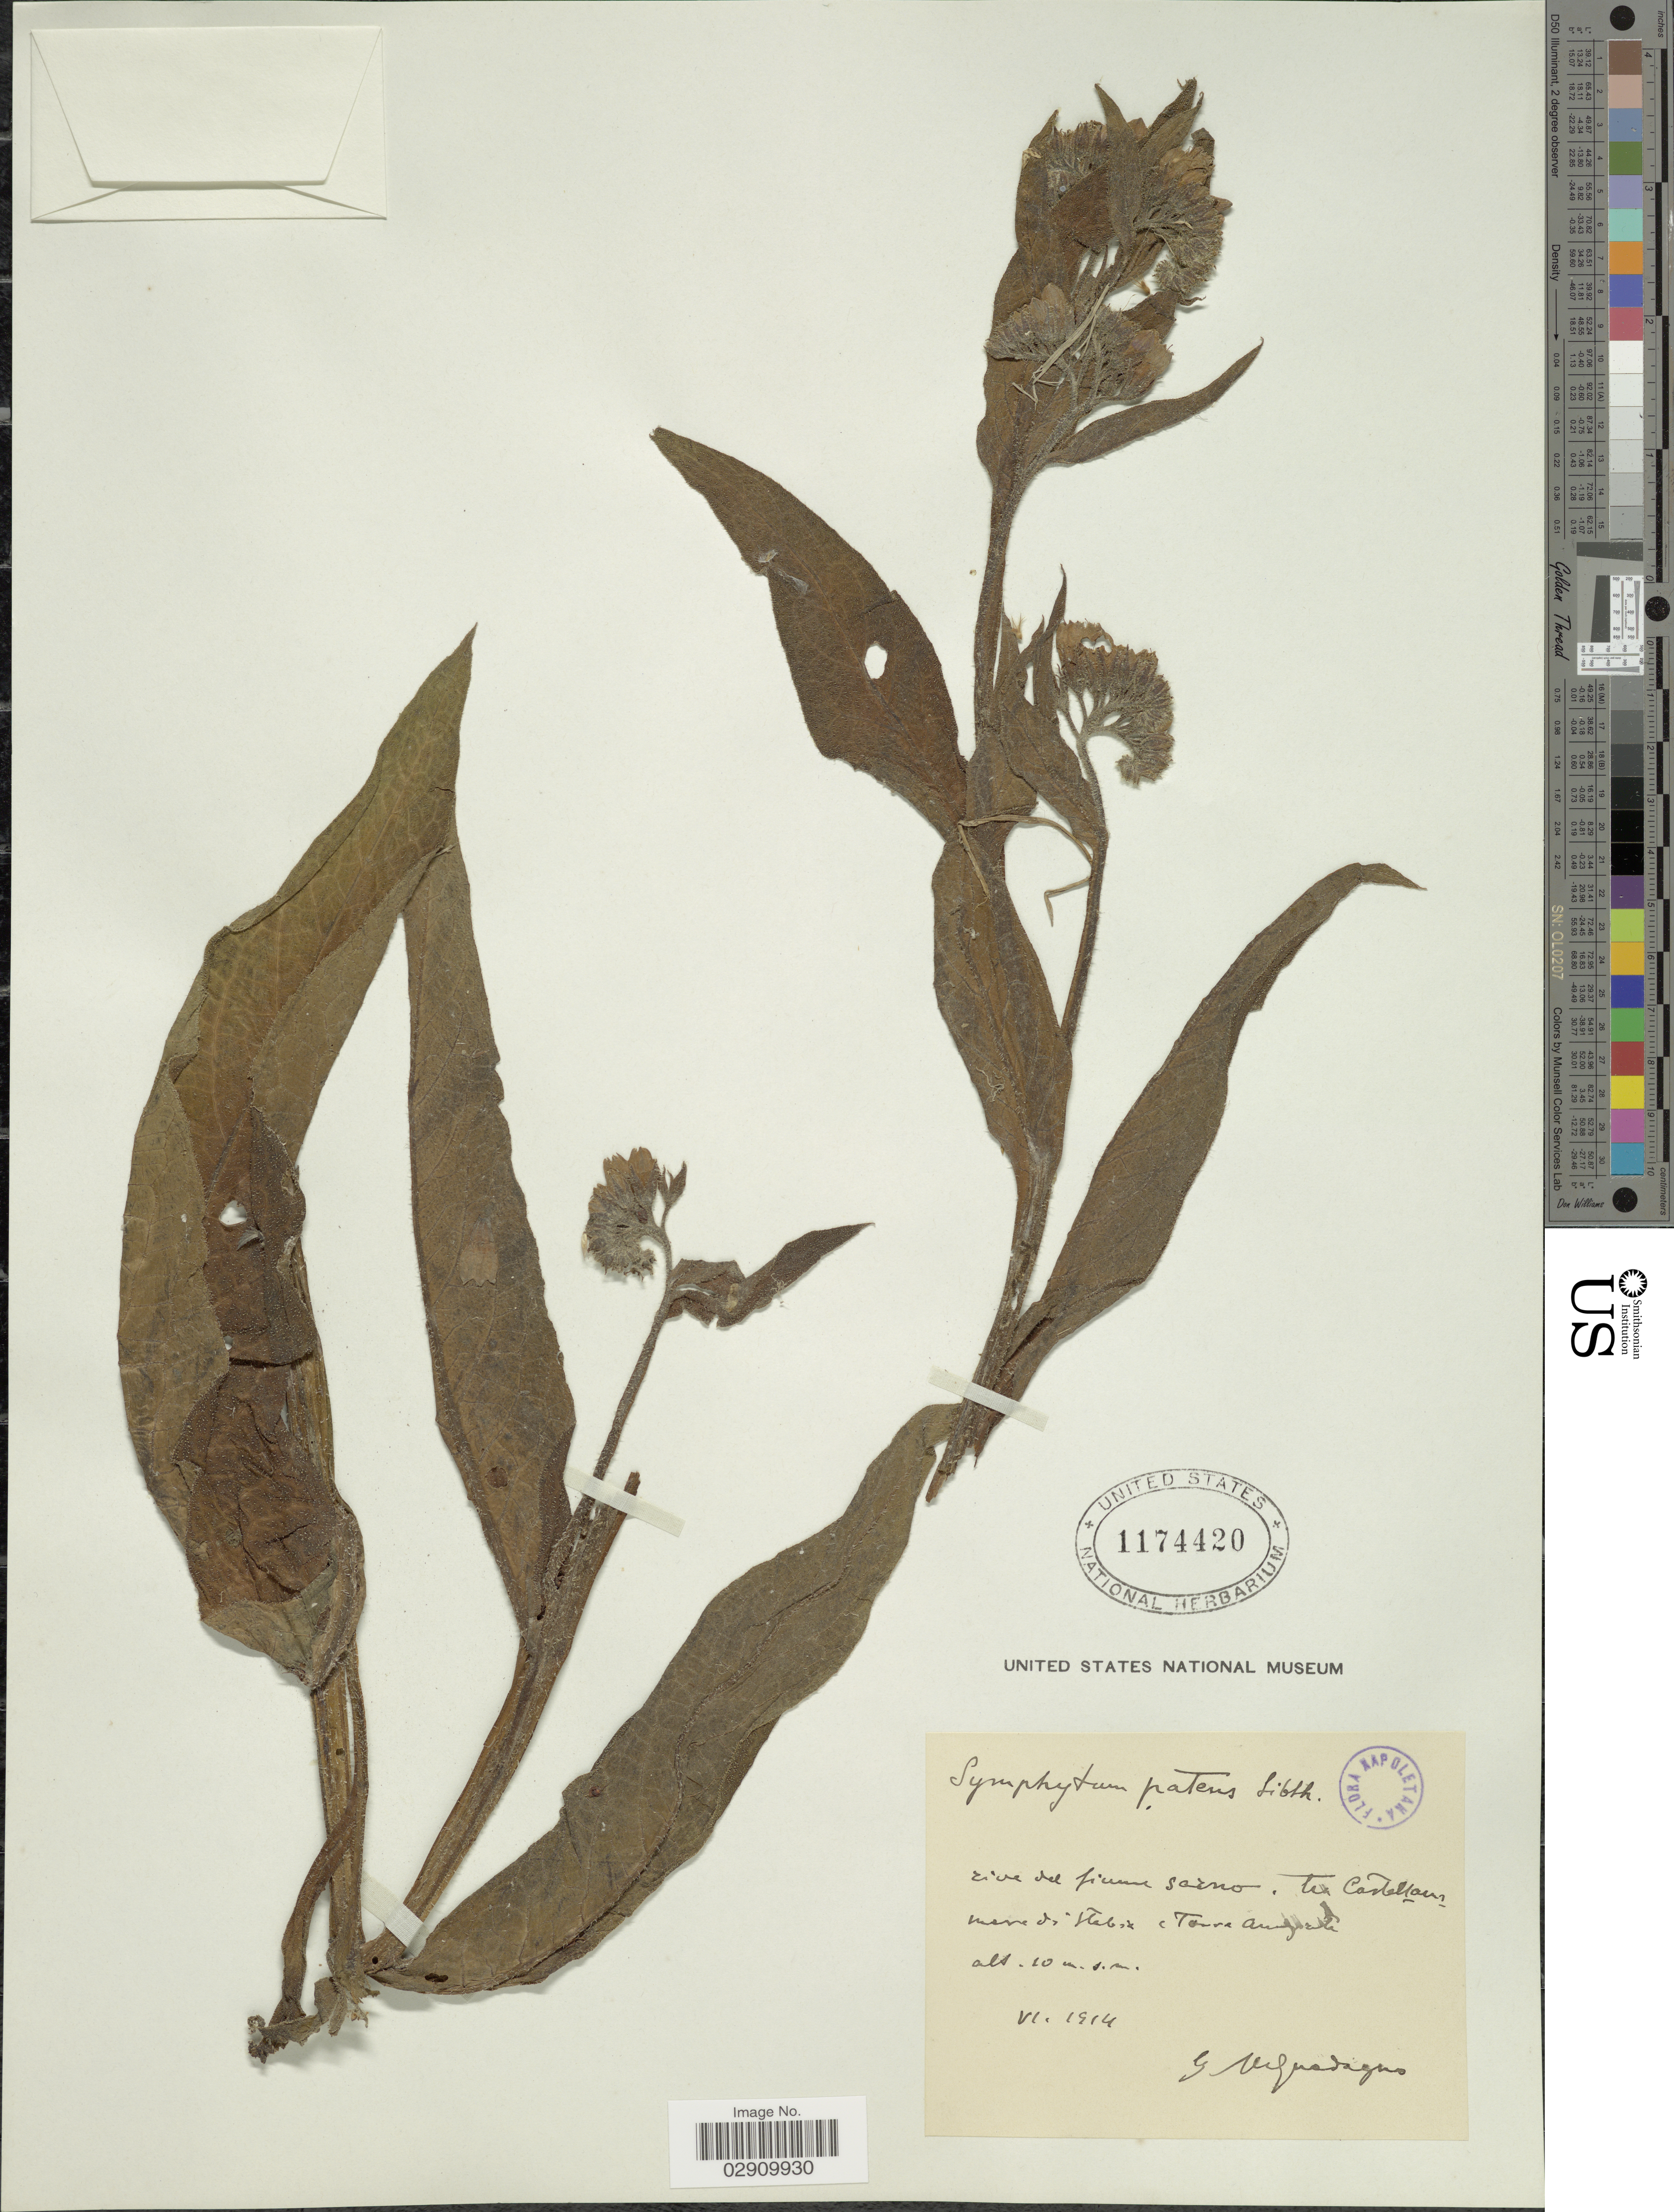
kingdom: Plantae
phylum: Tracheophyta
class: Magnoliopsida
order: Boraginales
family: Boraginaceae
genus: Symphytum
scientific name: Symphytum patens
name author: Fr.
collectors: -. Augusdagno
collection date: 1914-06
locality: Rive del ficume [interpreted] Sarno, ter Cartellans mene di stebix e Torre Angrave [interpreted].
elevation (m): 10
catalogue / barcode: US 1174420